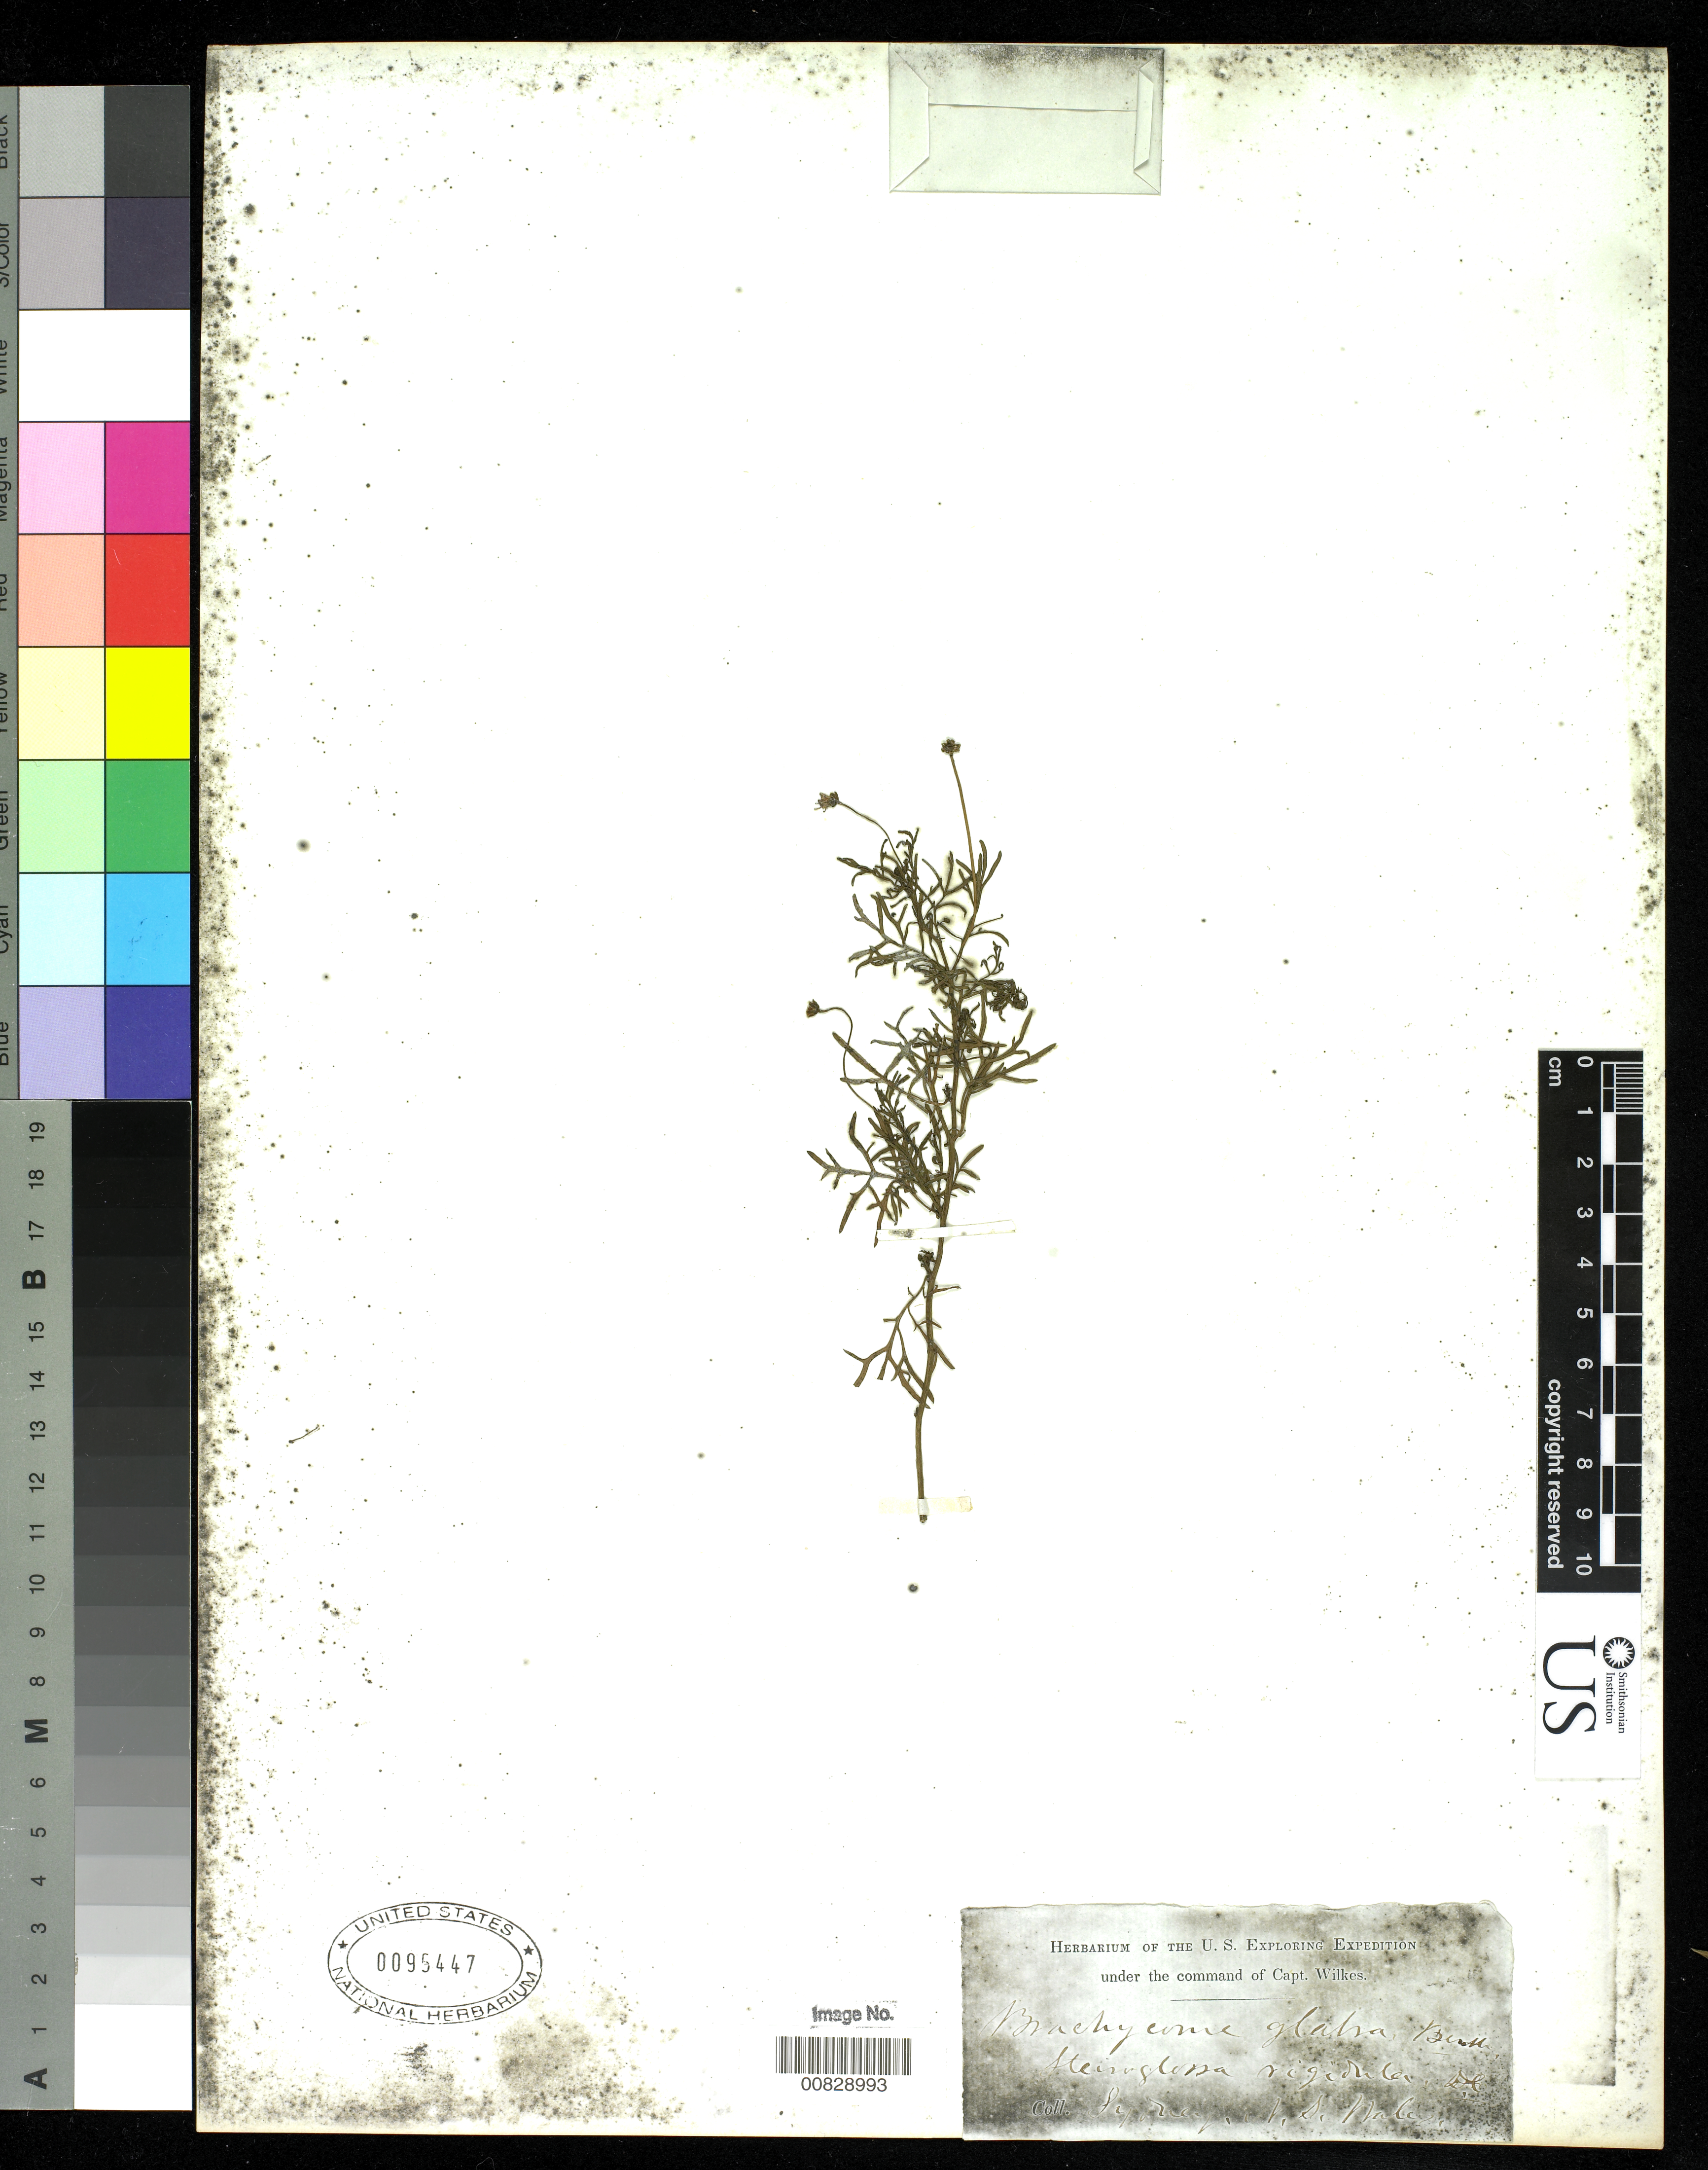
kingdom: Plantae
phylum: Tracheophyta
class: Magnoliopsida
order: Asterales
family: Asteraceae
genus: Brachyscome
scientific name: Brachyscome glabra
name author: Benth.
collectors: Wilkes Explor. Exped.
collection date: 1838/1842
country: Australia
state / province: New South Wales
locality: Sydney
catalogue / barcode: US 95447